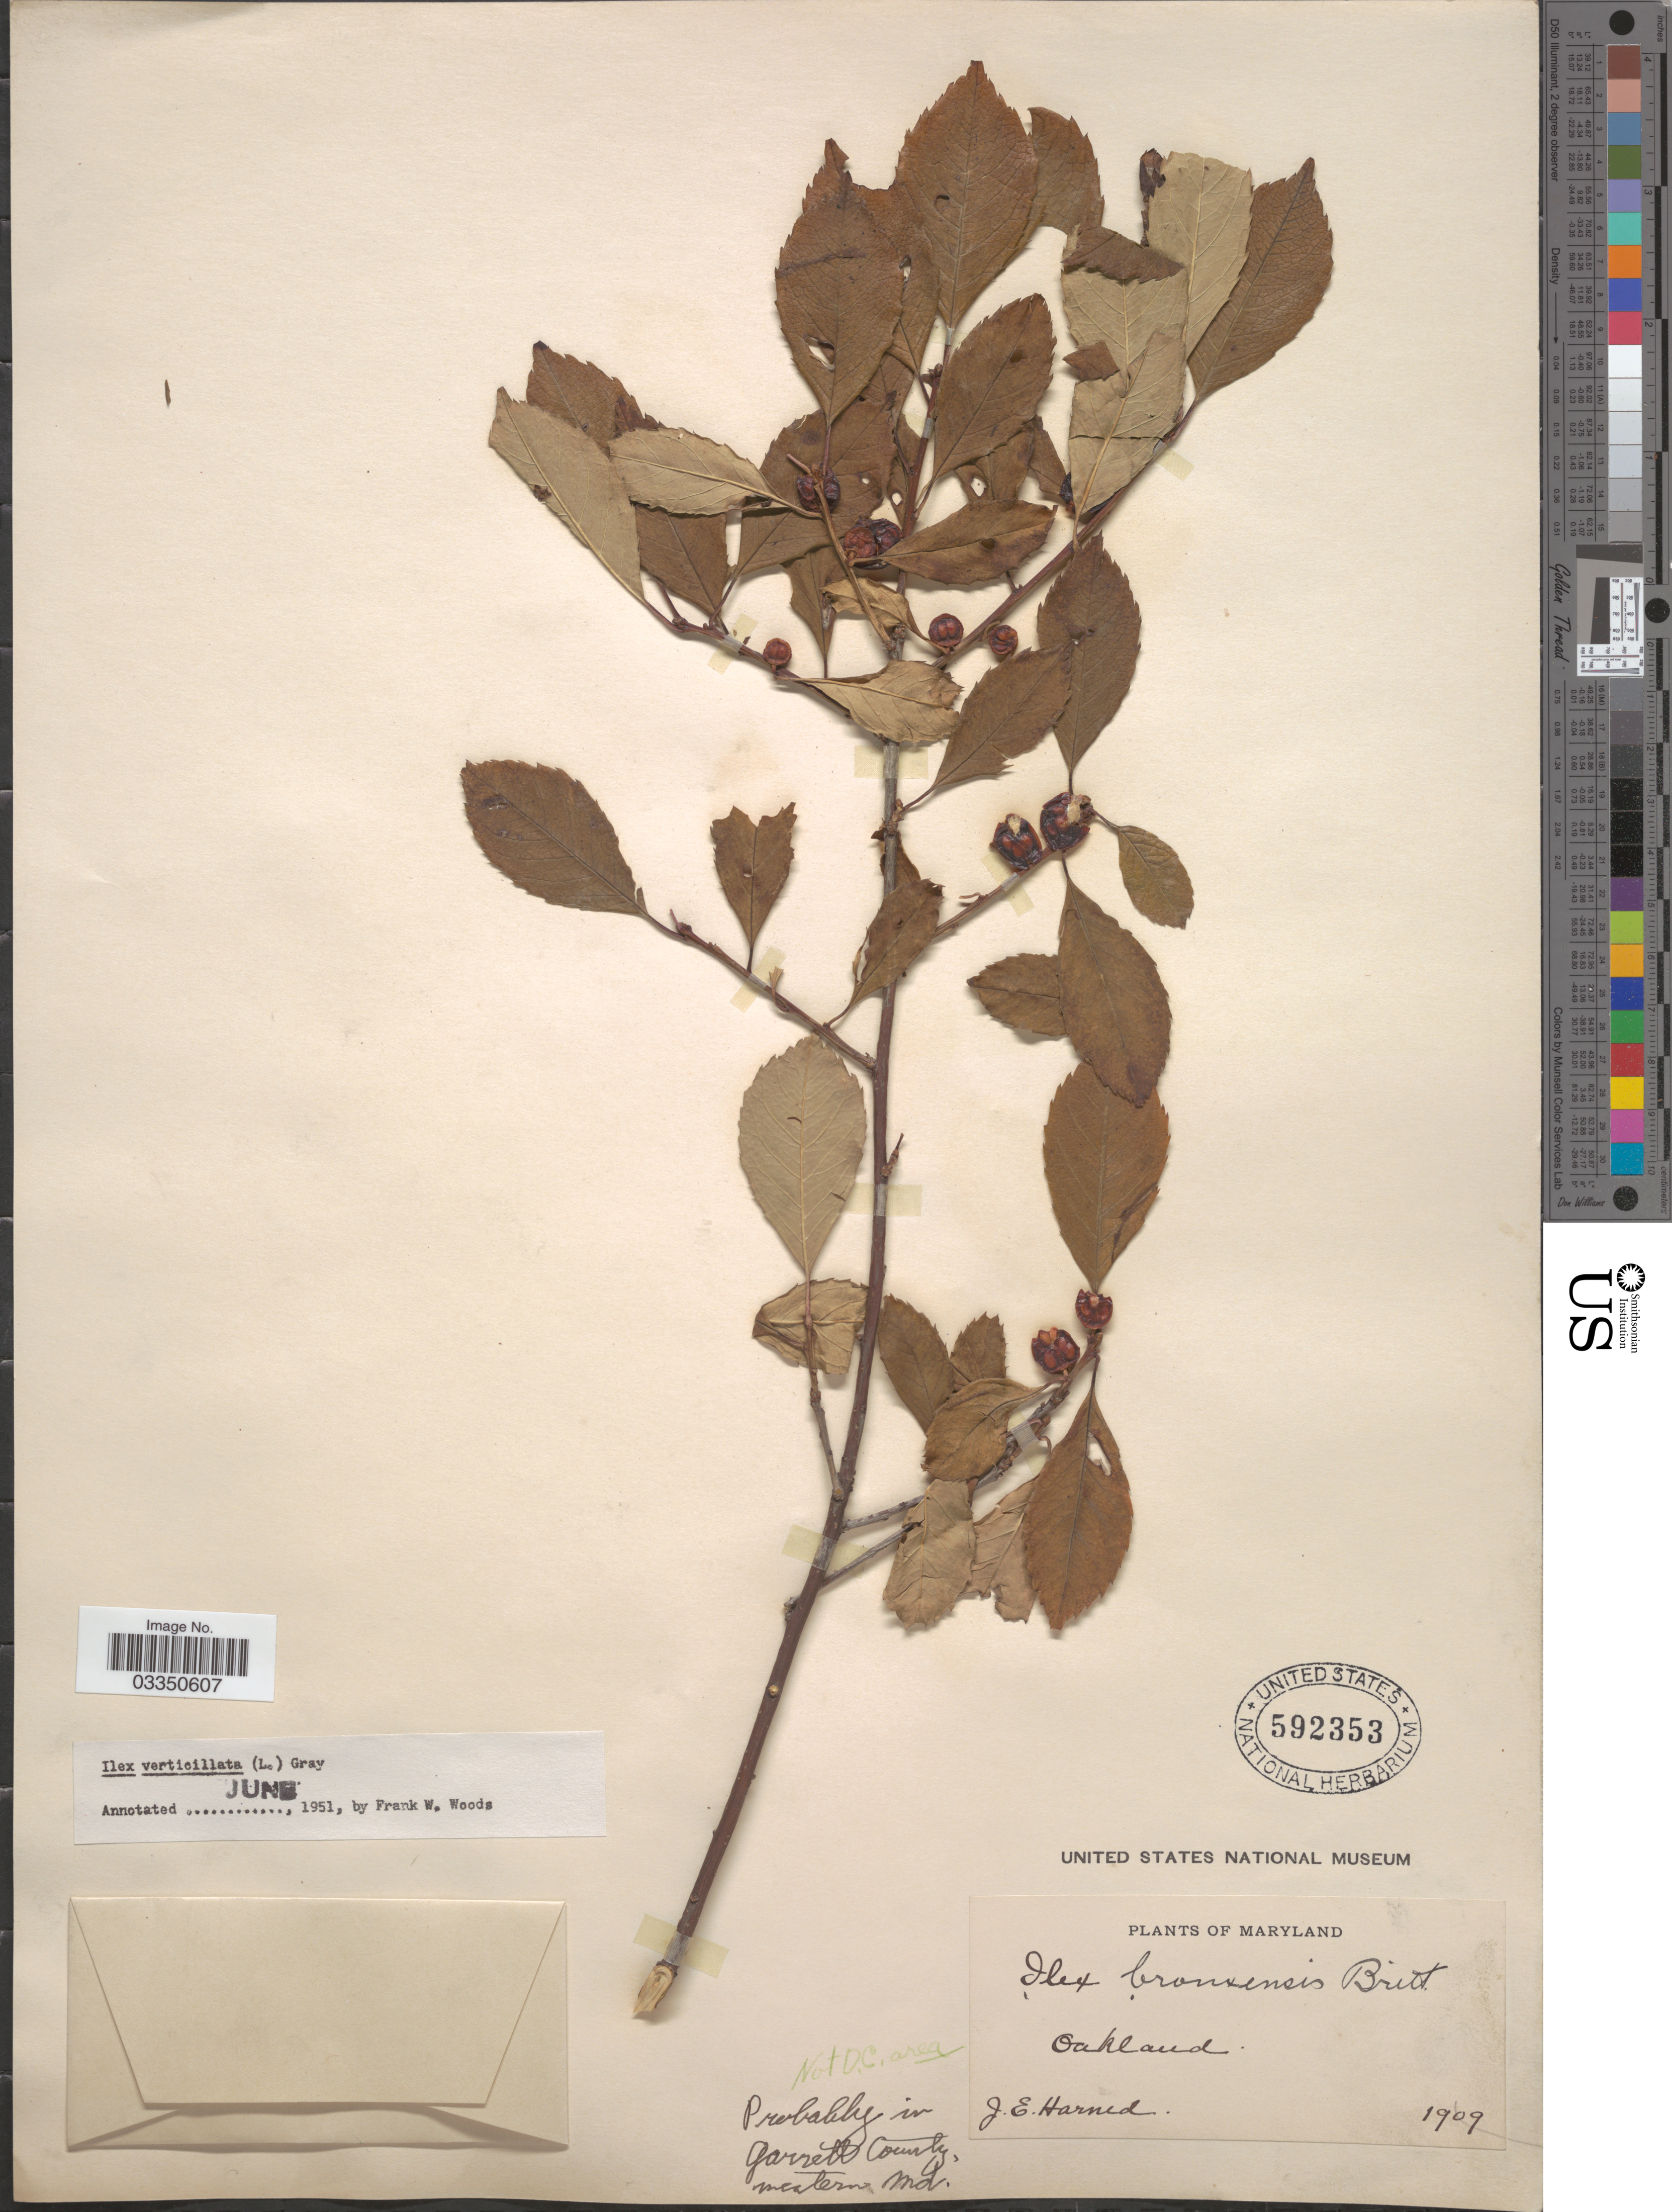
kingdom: Plantae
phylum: Tracheophyta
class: Magnoliopsida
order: Aquifoliales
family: Aquifoliaceae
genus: Ilex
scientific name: Ilex verticillata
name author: (L.) A. Gray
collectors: J. Harned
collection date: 1909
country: United States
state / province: Maryland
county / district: Garrett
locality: Probably in Garrett County, western Md. Oakland.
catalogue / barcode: US 592353